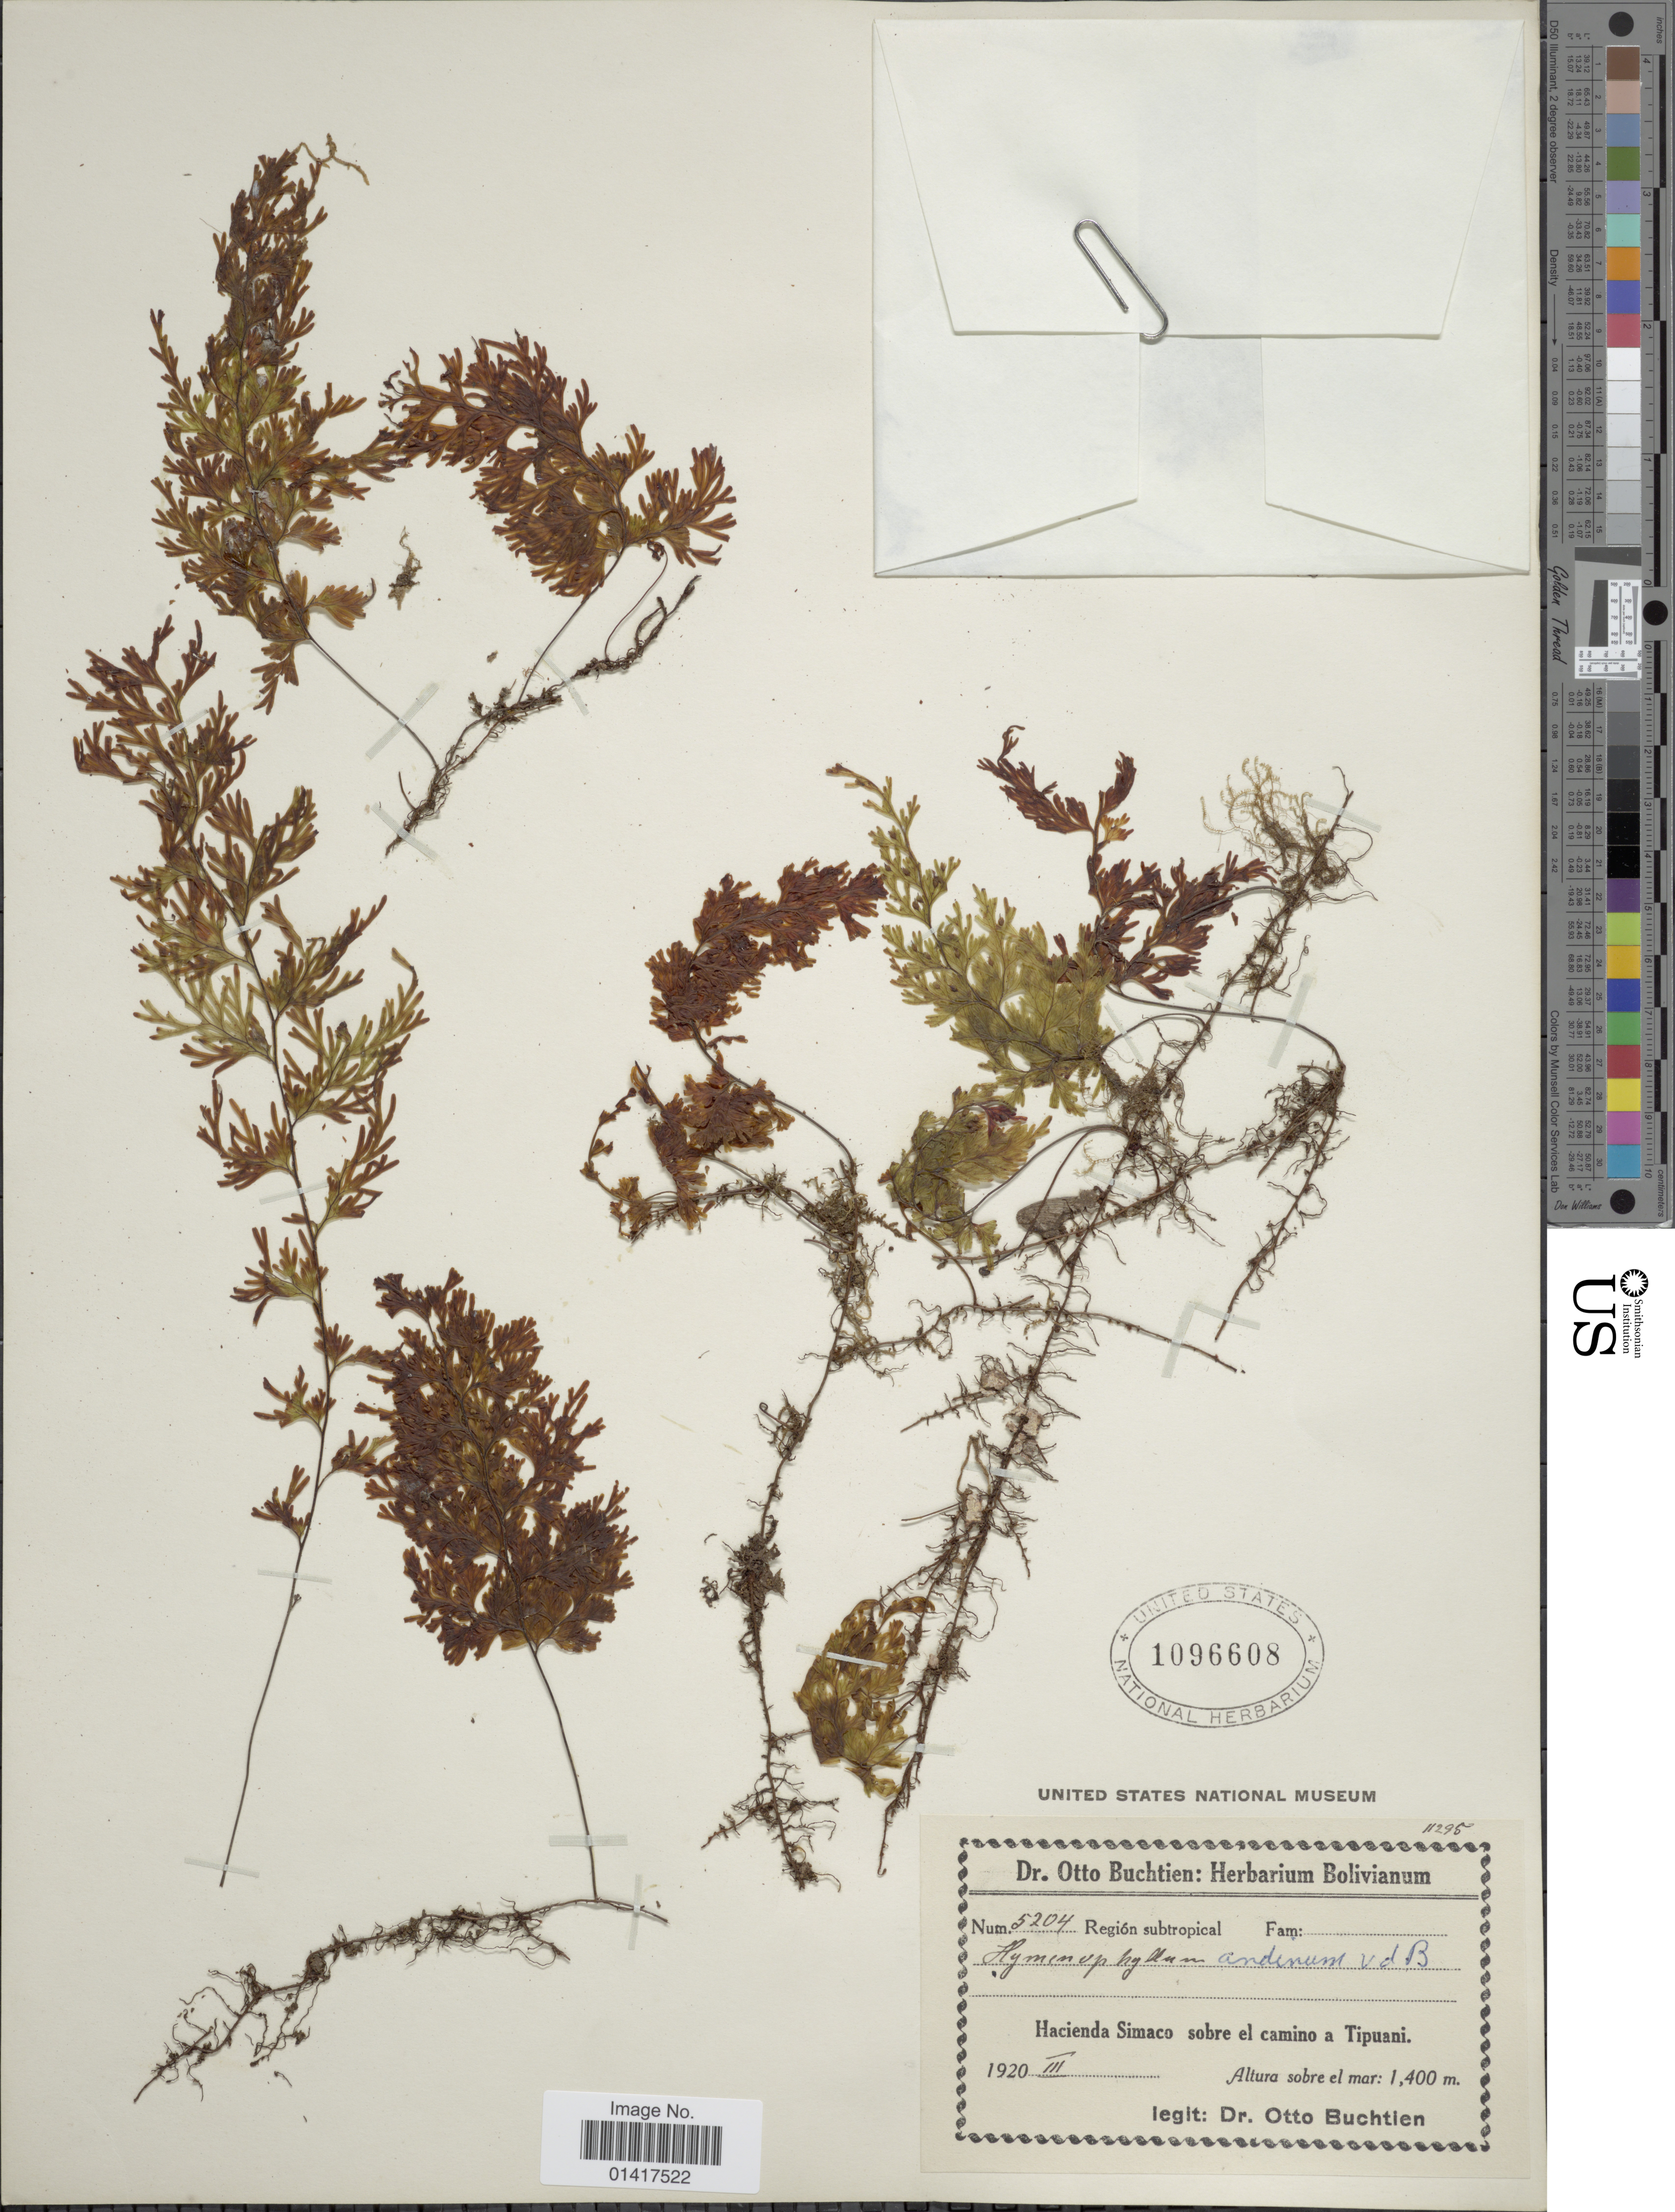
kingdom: Plantae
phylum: Tracheophyta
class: Polypodiopsida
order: Hymenophyllales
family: Hymenophyllaceae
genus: Hymenophyllum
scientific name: Hymenophyllum sp.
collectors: O. Buchtien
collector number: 5204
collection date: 1920-03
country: Bolivia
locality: Hacienda Simaco sobre el camino a Tipuani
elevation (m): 1400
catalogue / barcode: US 1096608